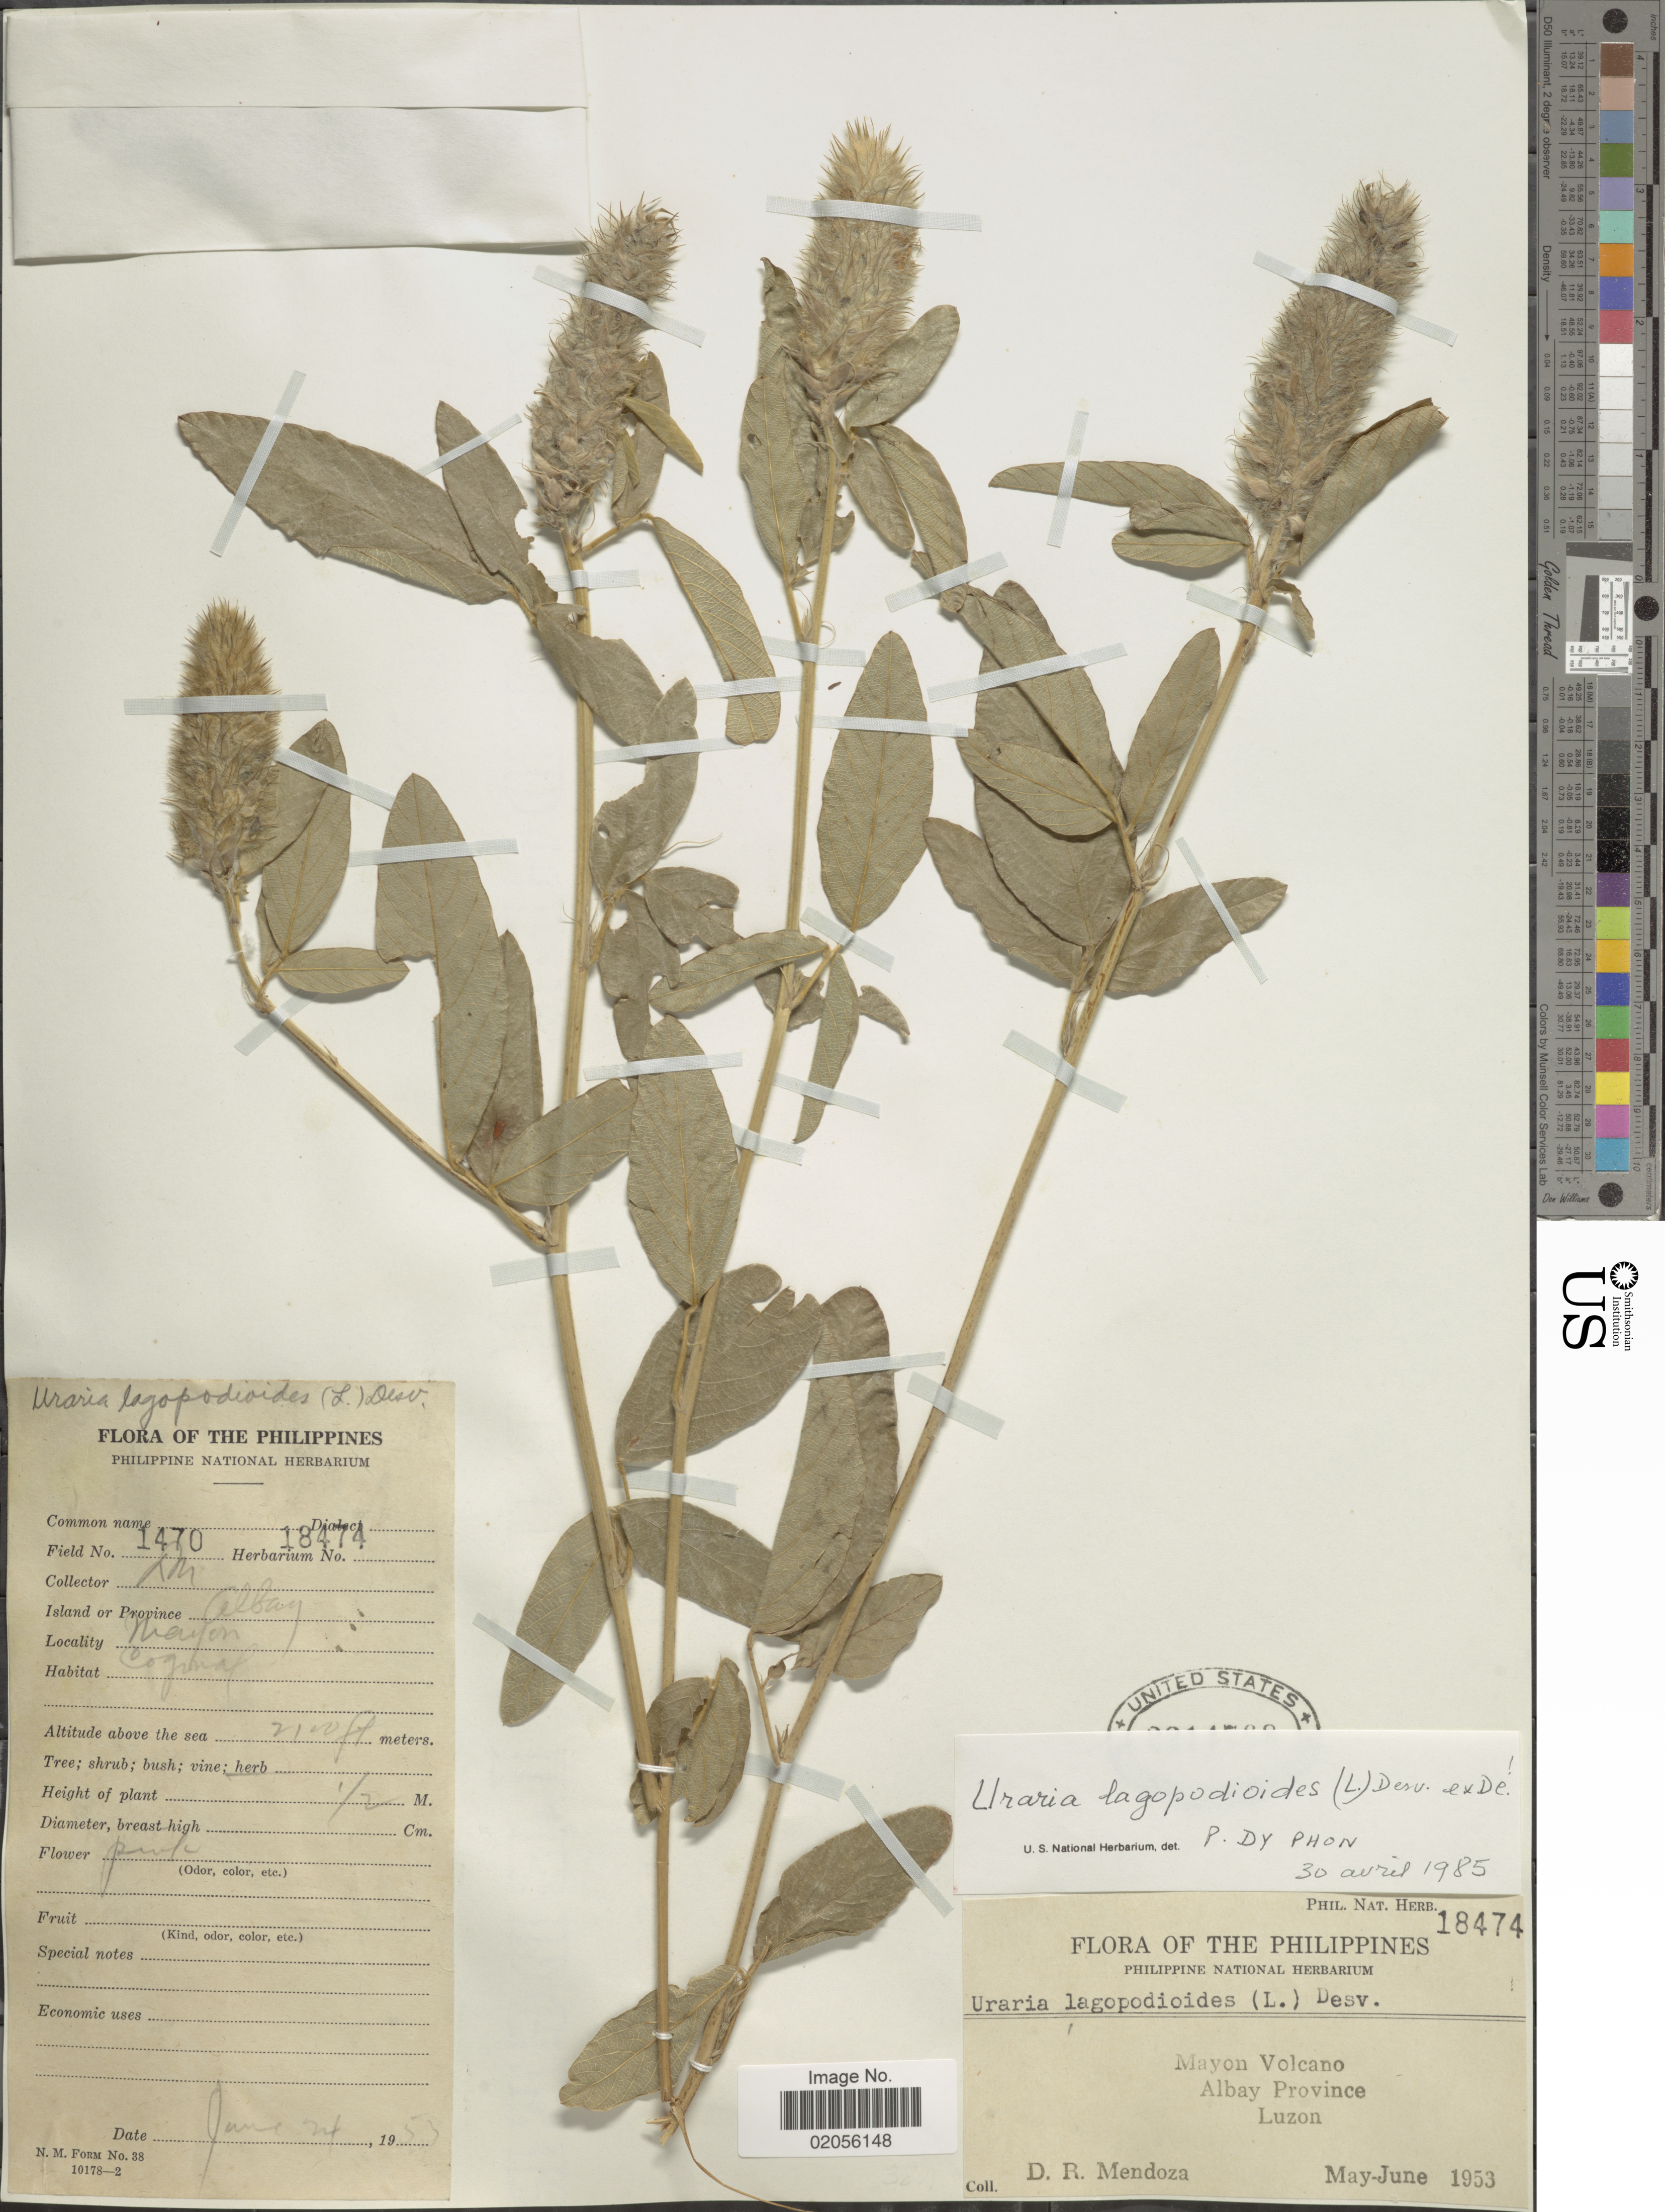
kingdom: Plantae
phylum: Tracheophyta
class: Magnoliopsida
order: Fabales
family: Fabaceae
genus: Uraria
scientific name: Uraria lagopodioides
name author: (L.) Desv. ex DC.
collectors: D. Mendoza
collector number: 1470/18474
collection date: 1953-06-24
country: Philippines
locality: Mayon Volcano. Albay Province. Luzon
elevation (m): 640